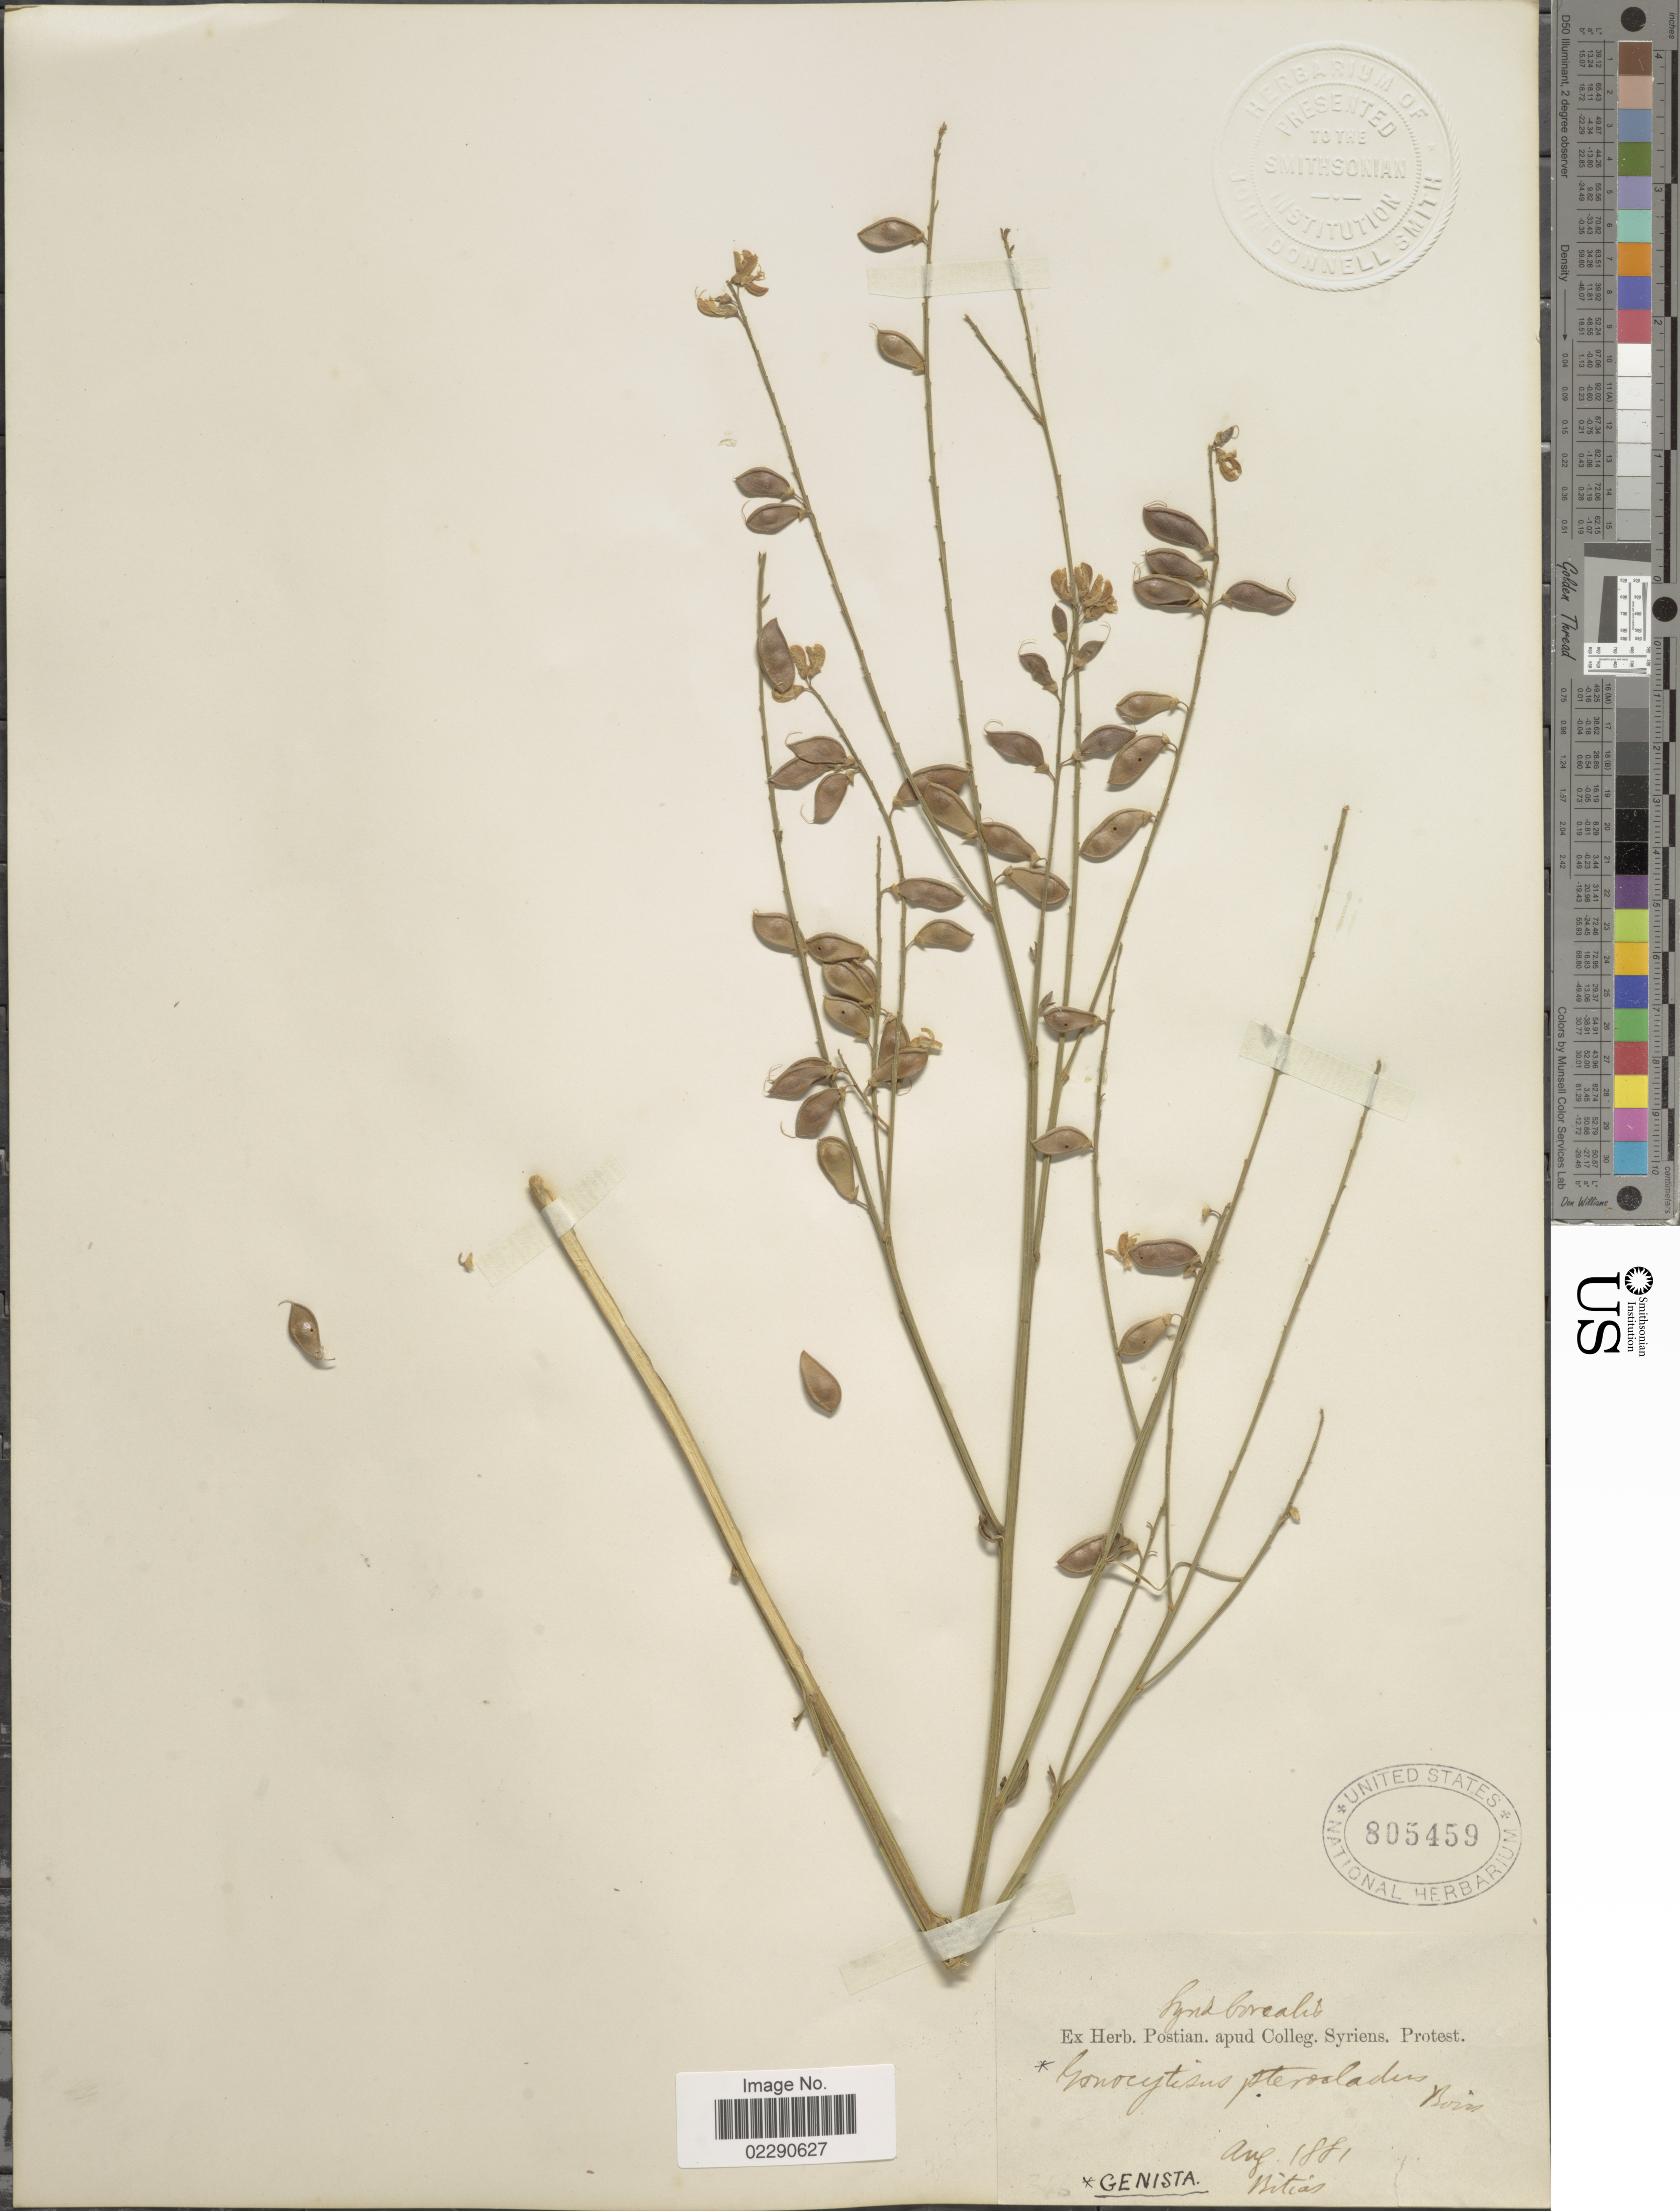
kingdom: Plantae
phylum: Tracheophyta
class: Magnoliopsida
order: Fabales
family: Fabaceae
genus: Genista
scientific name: Genista pteroclada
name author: (Boiss.) Spach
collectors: ex herb. Postian. apud Colleg. Syriens. Protest. USE "Fannie P. A. Shepard" (10308853) AS PRIMARY COLLECTOR INSTEAD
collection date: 1881-08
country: Syria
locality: Syria borealis, Bitias [unsure placement]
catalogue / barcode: US 805459